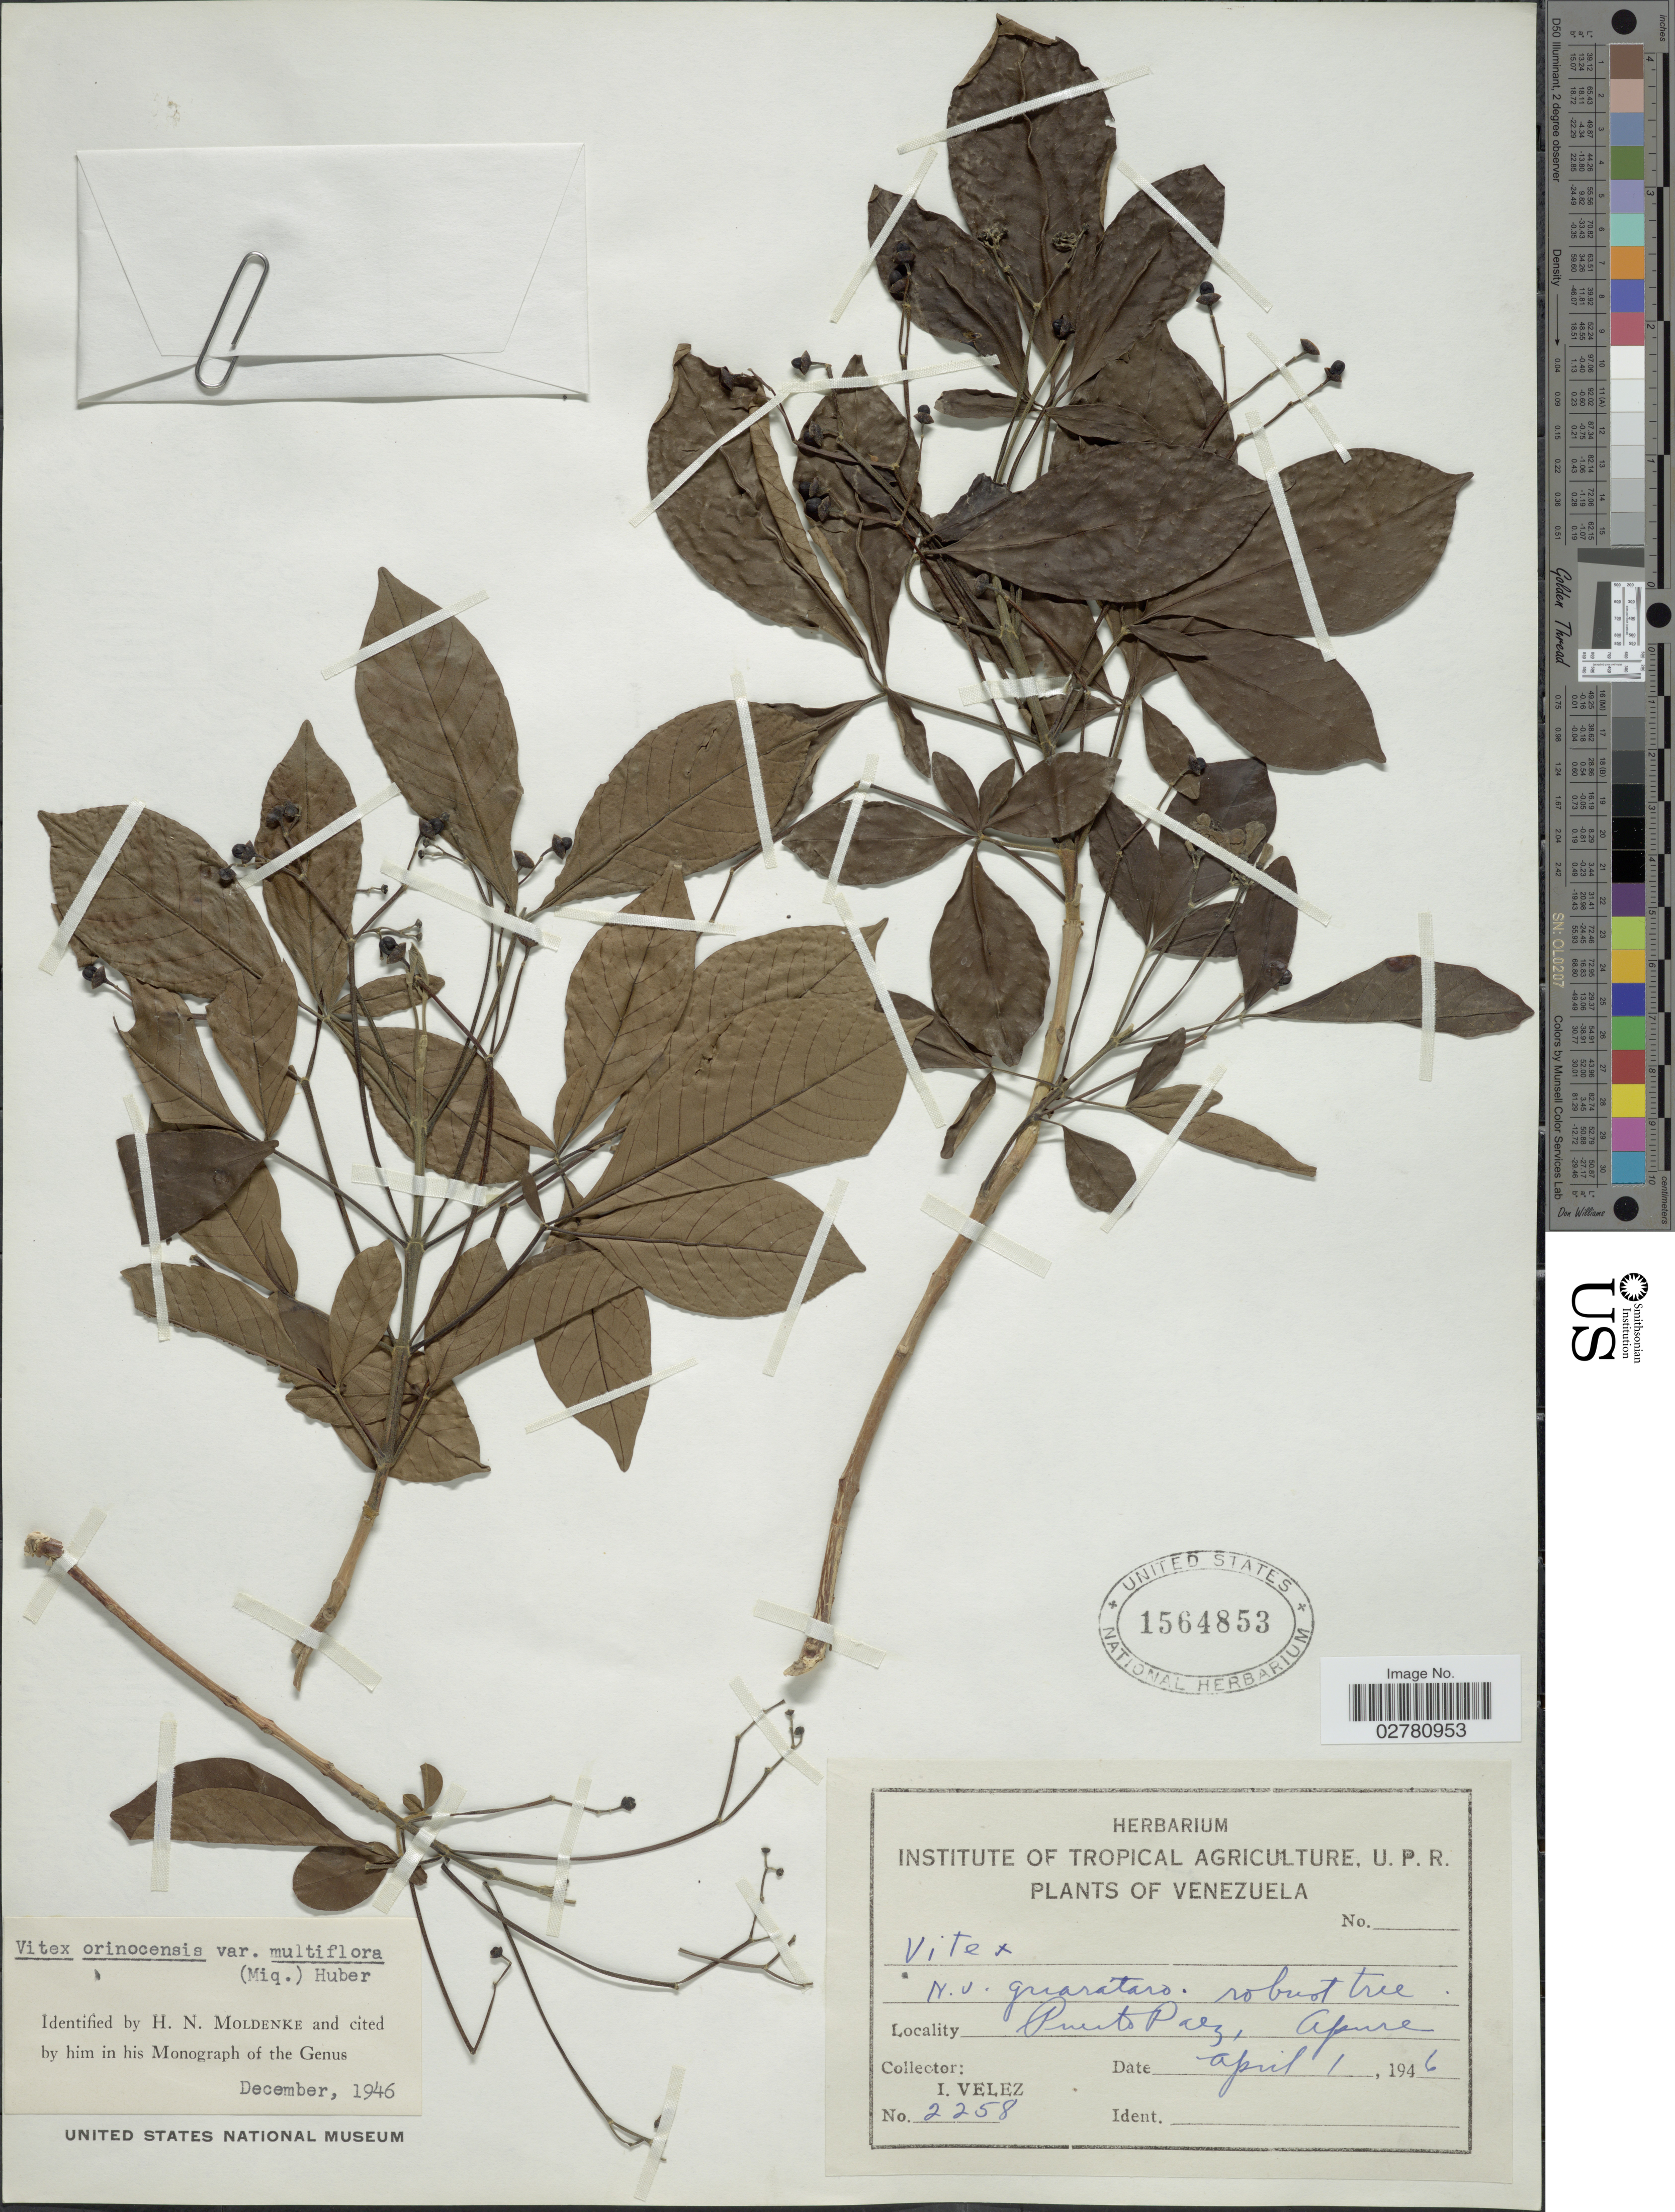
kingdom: Plantae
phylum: Tracheophyta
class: Magnoliopsida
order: Lamiales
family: Lamiaceae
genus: Vitex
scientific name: Vitex orinocensis var. multiflora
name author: (Miq.) Huber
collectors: I. Velez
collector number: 2258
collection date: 1946-04-01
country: Venezuela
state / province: Apure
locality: Puerto Paez.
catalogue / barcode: US 1564853